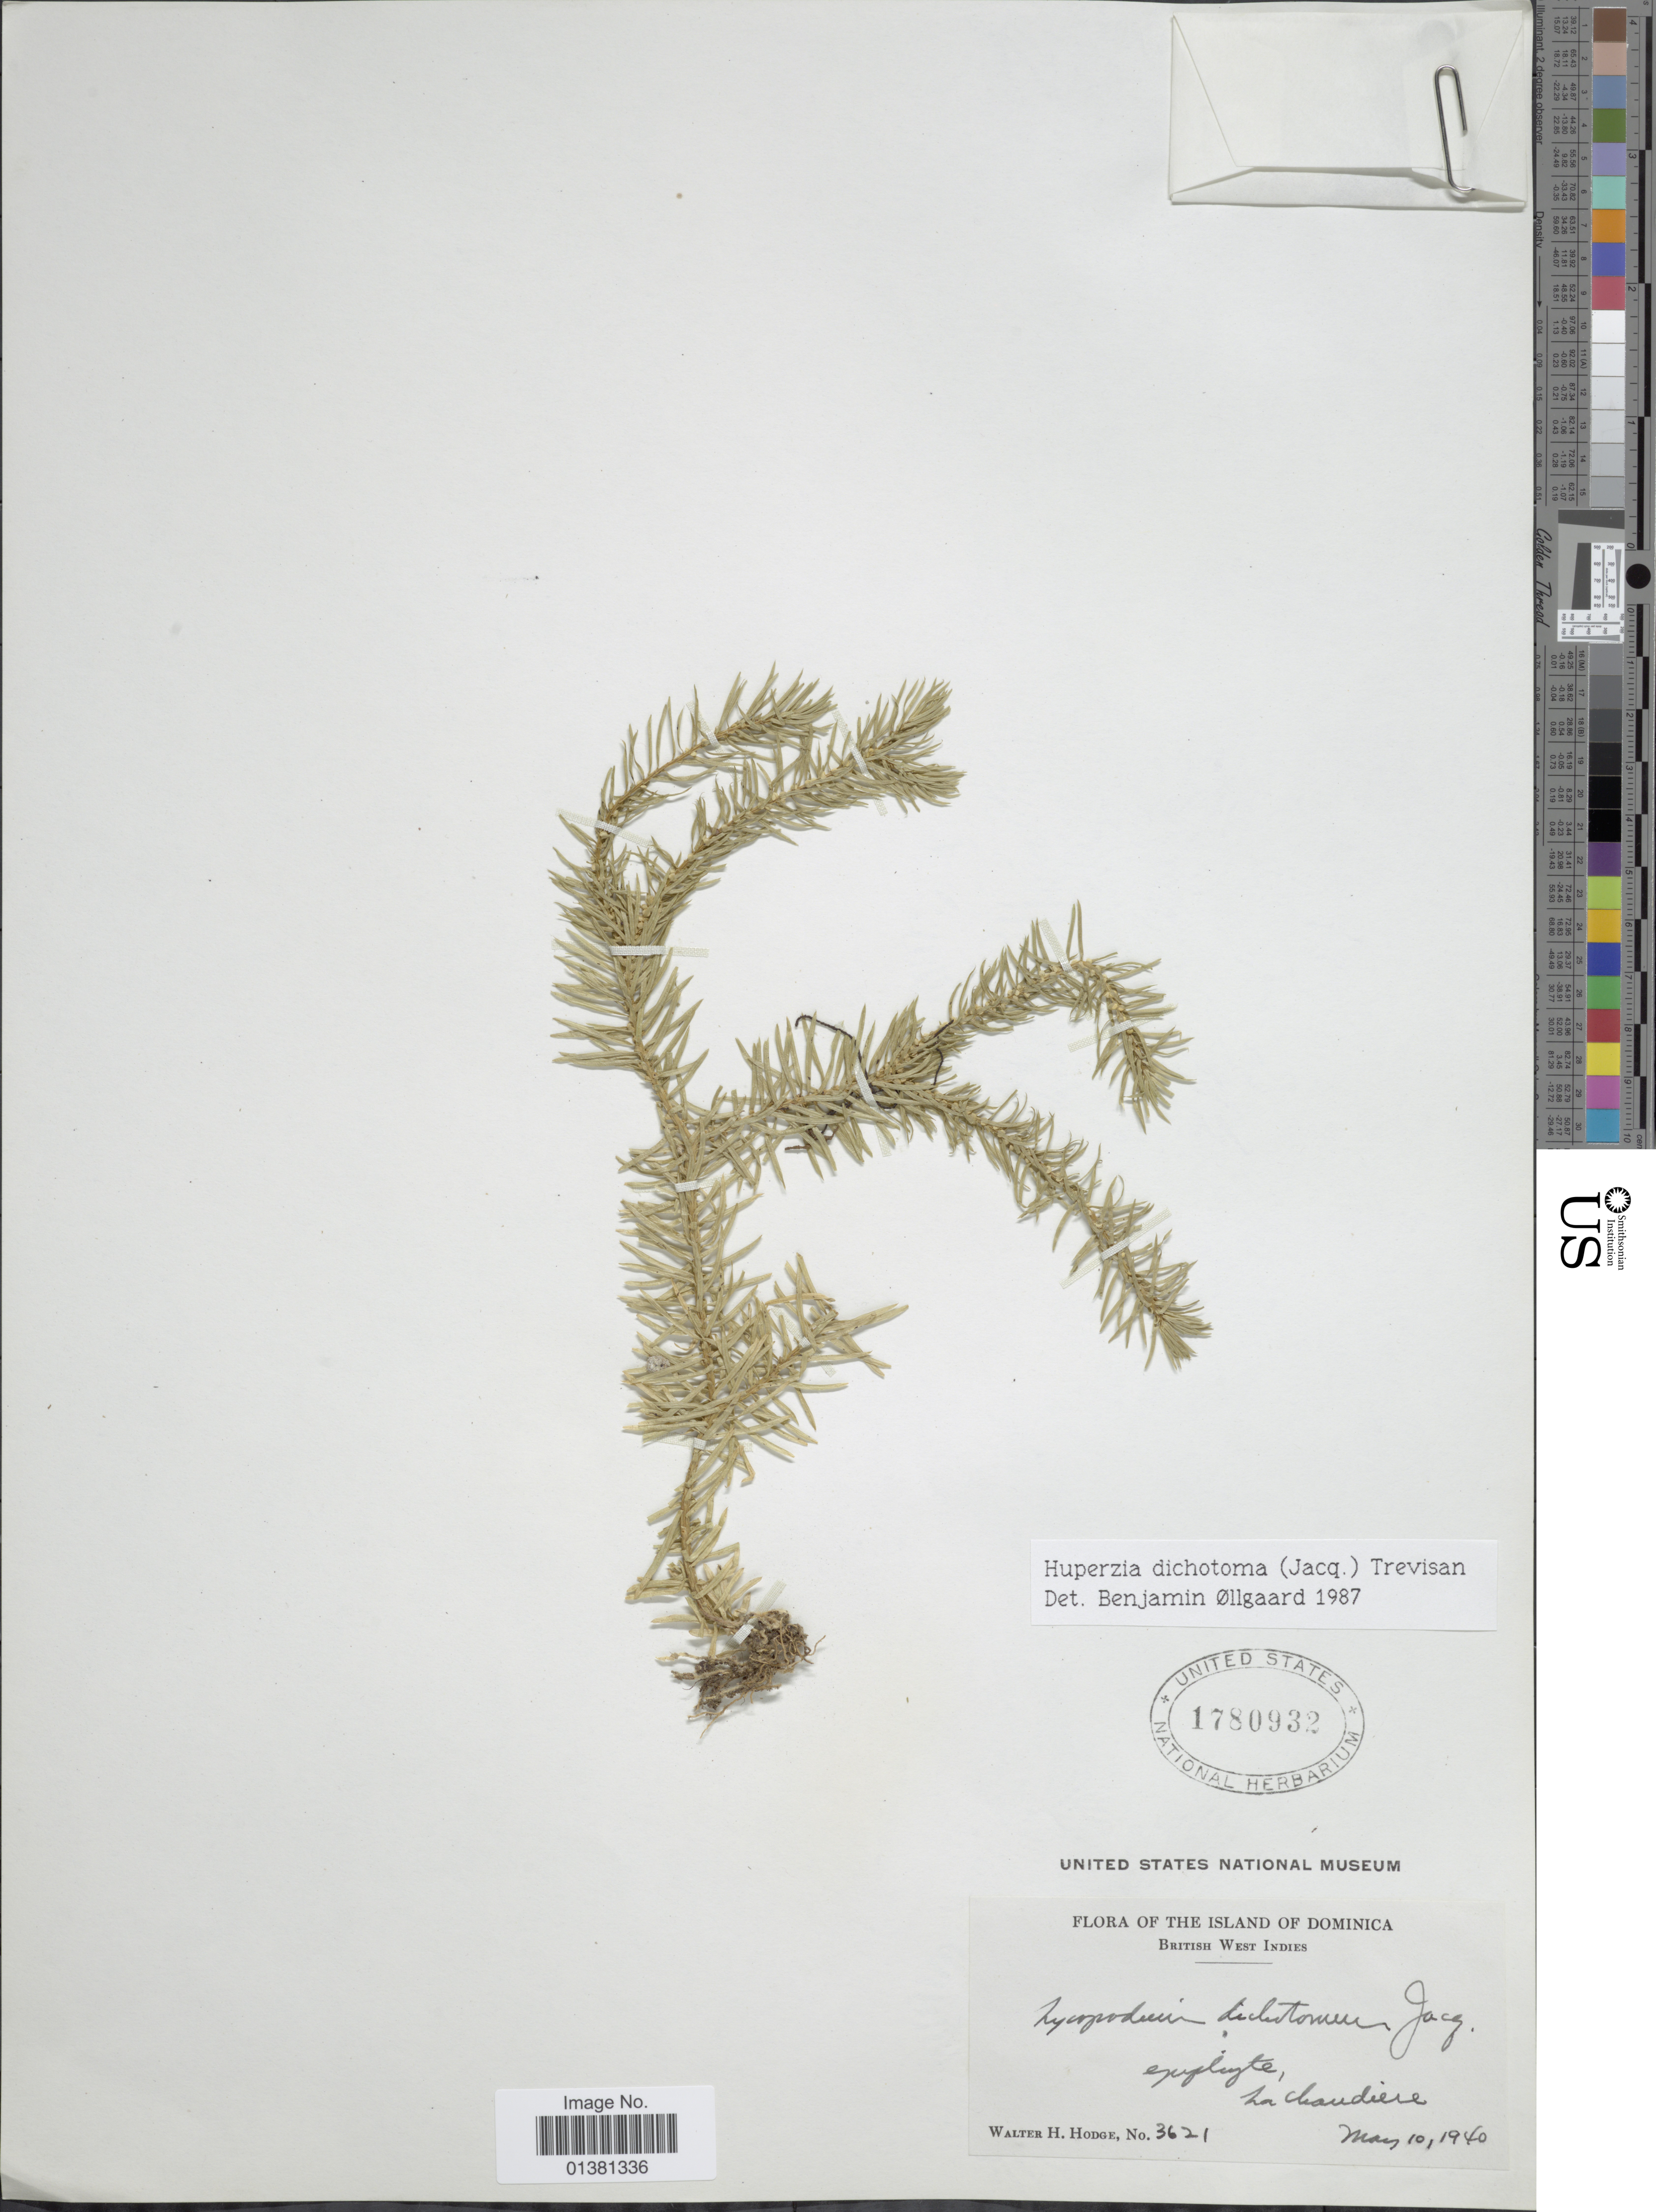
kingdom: Plantae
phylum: Tracheophyta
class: Lycopodiopsida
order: Lycopodiales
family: Lycopodiaceae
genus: Phlegmariurus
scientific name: Phlegmariurus dichotomus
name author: (Jacq.) W.H. Wagner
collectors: W. Hodge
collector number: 3621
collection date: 1940-05-10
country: Dominica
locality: The Island of Dominica, British West Indies, La Chaudiere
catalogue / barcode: US 1780932